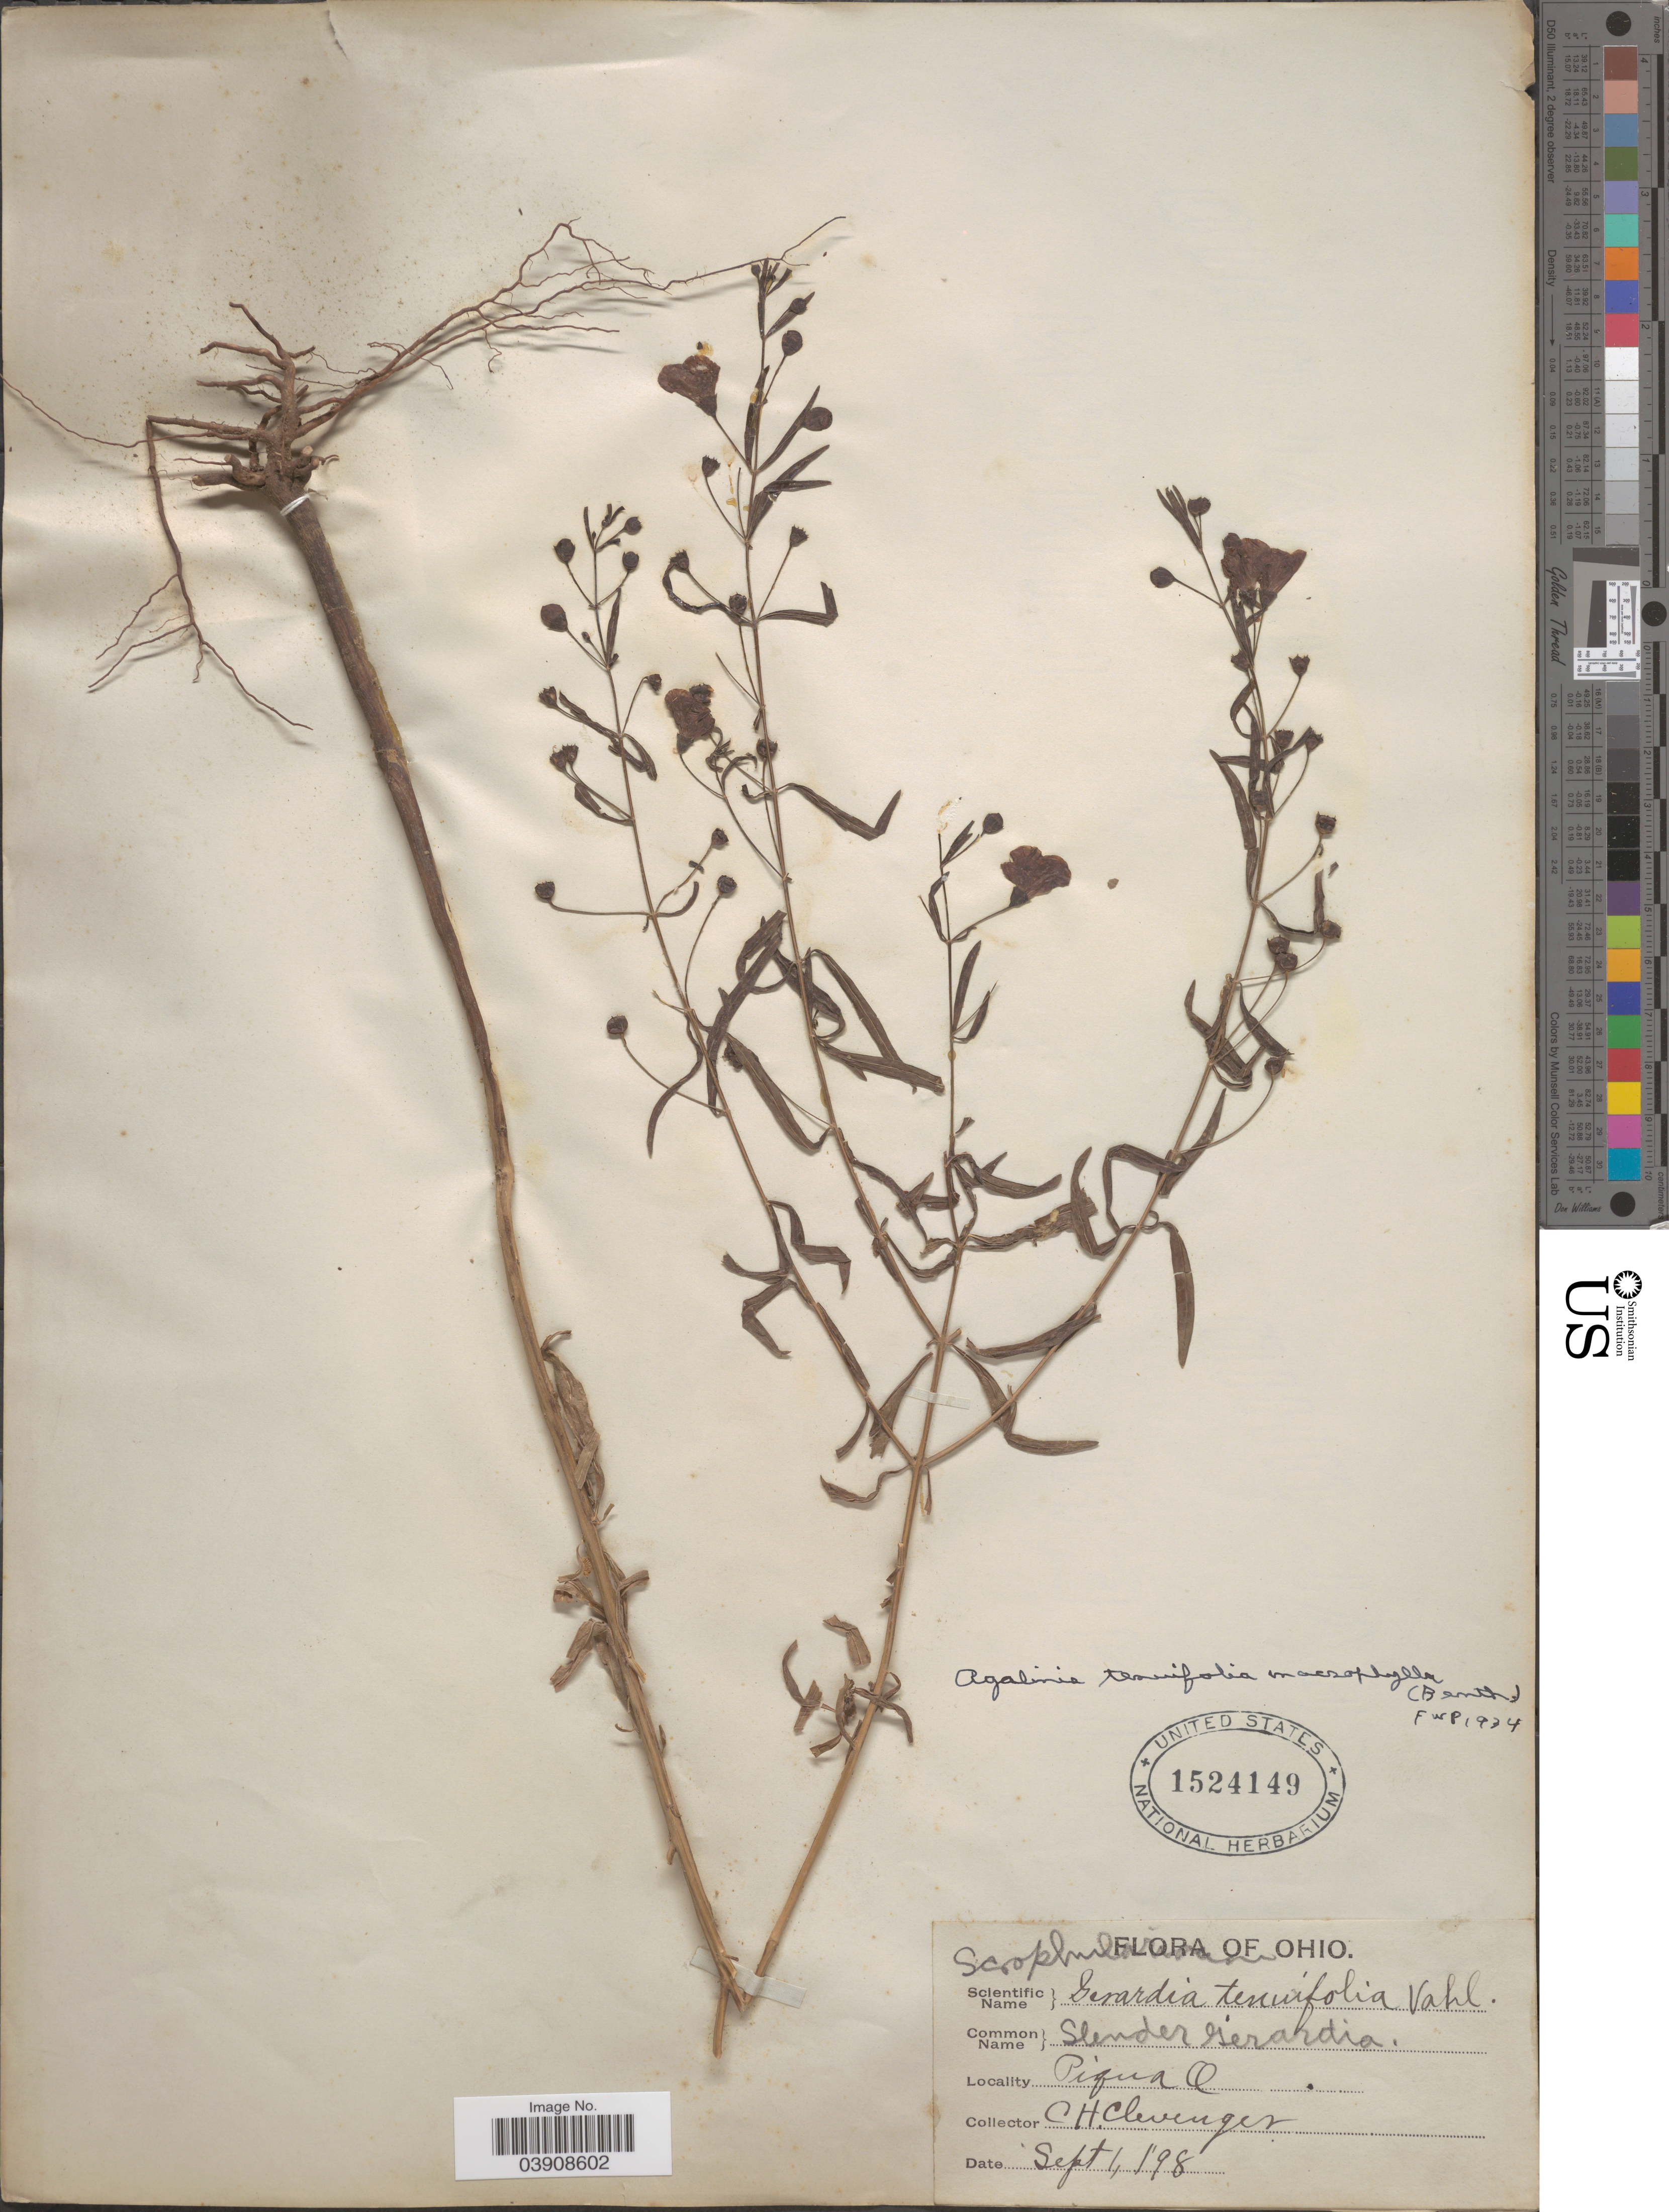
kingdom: Plantae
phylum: Tracheophyta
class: Magnoliopsida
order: Lamiales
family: Orobanchaceae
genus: Agalinis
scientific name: Agalinis tenuifolia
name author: (Vahl) Raf.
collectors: C. H. Clevenger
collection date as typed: Transcribed d/m/y: 1/9/98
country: United States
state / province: Ohio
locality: Piqua Co.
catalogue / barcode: US 1524149